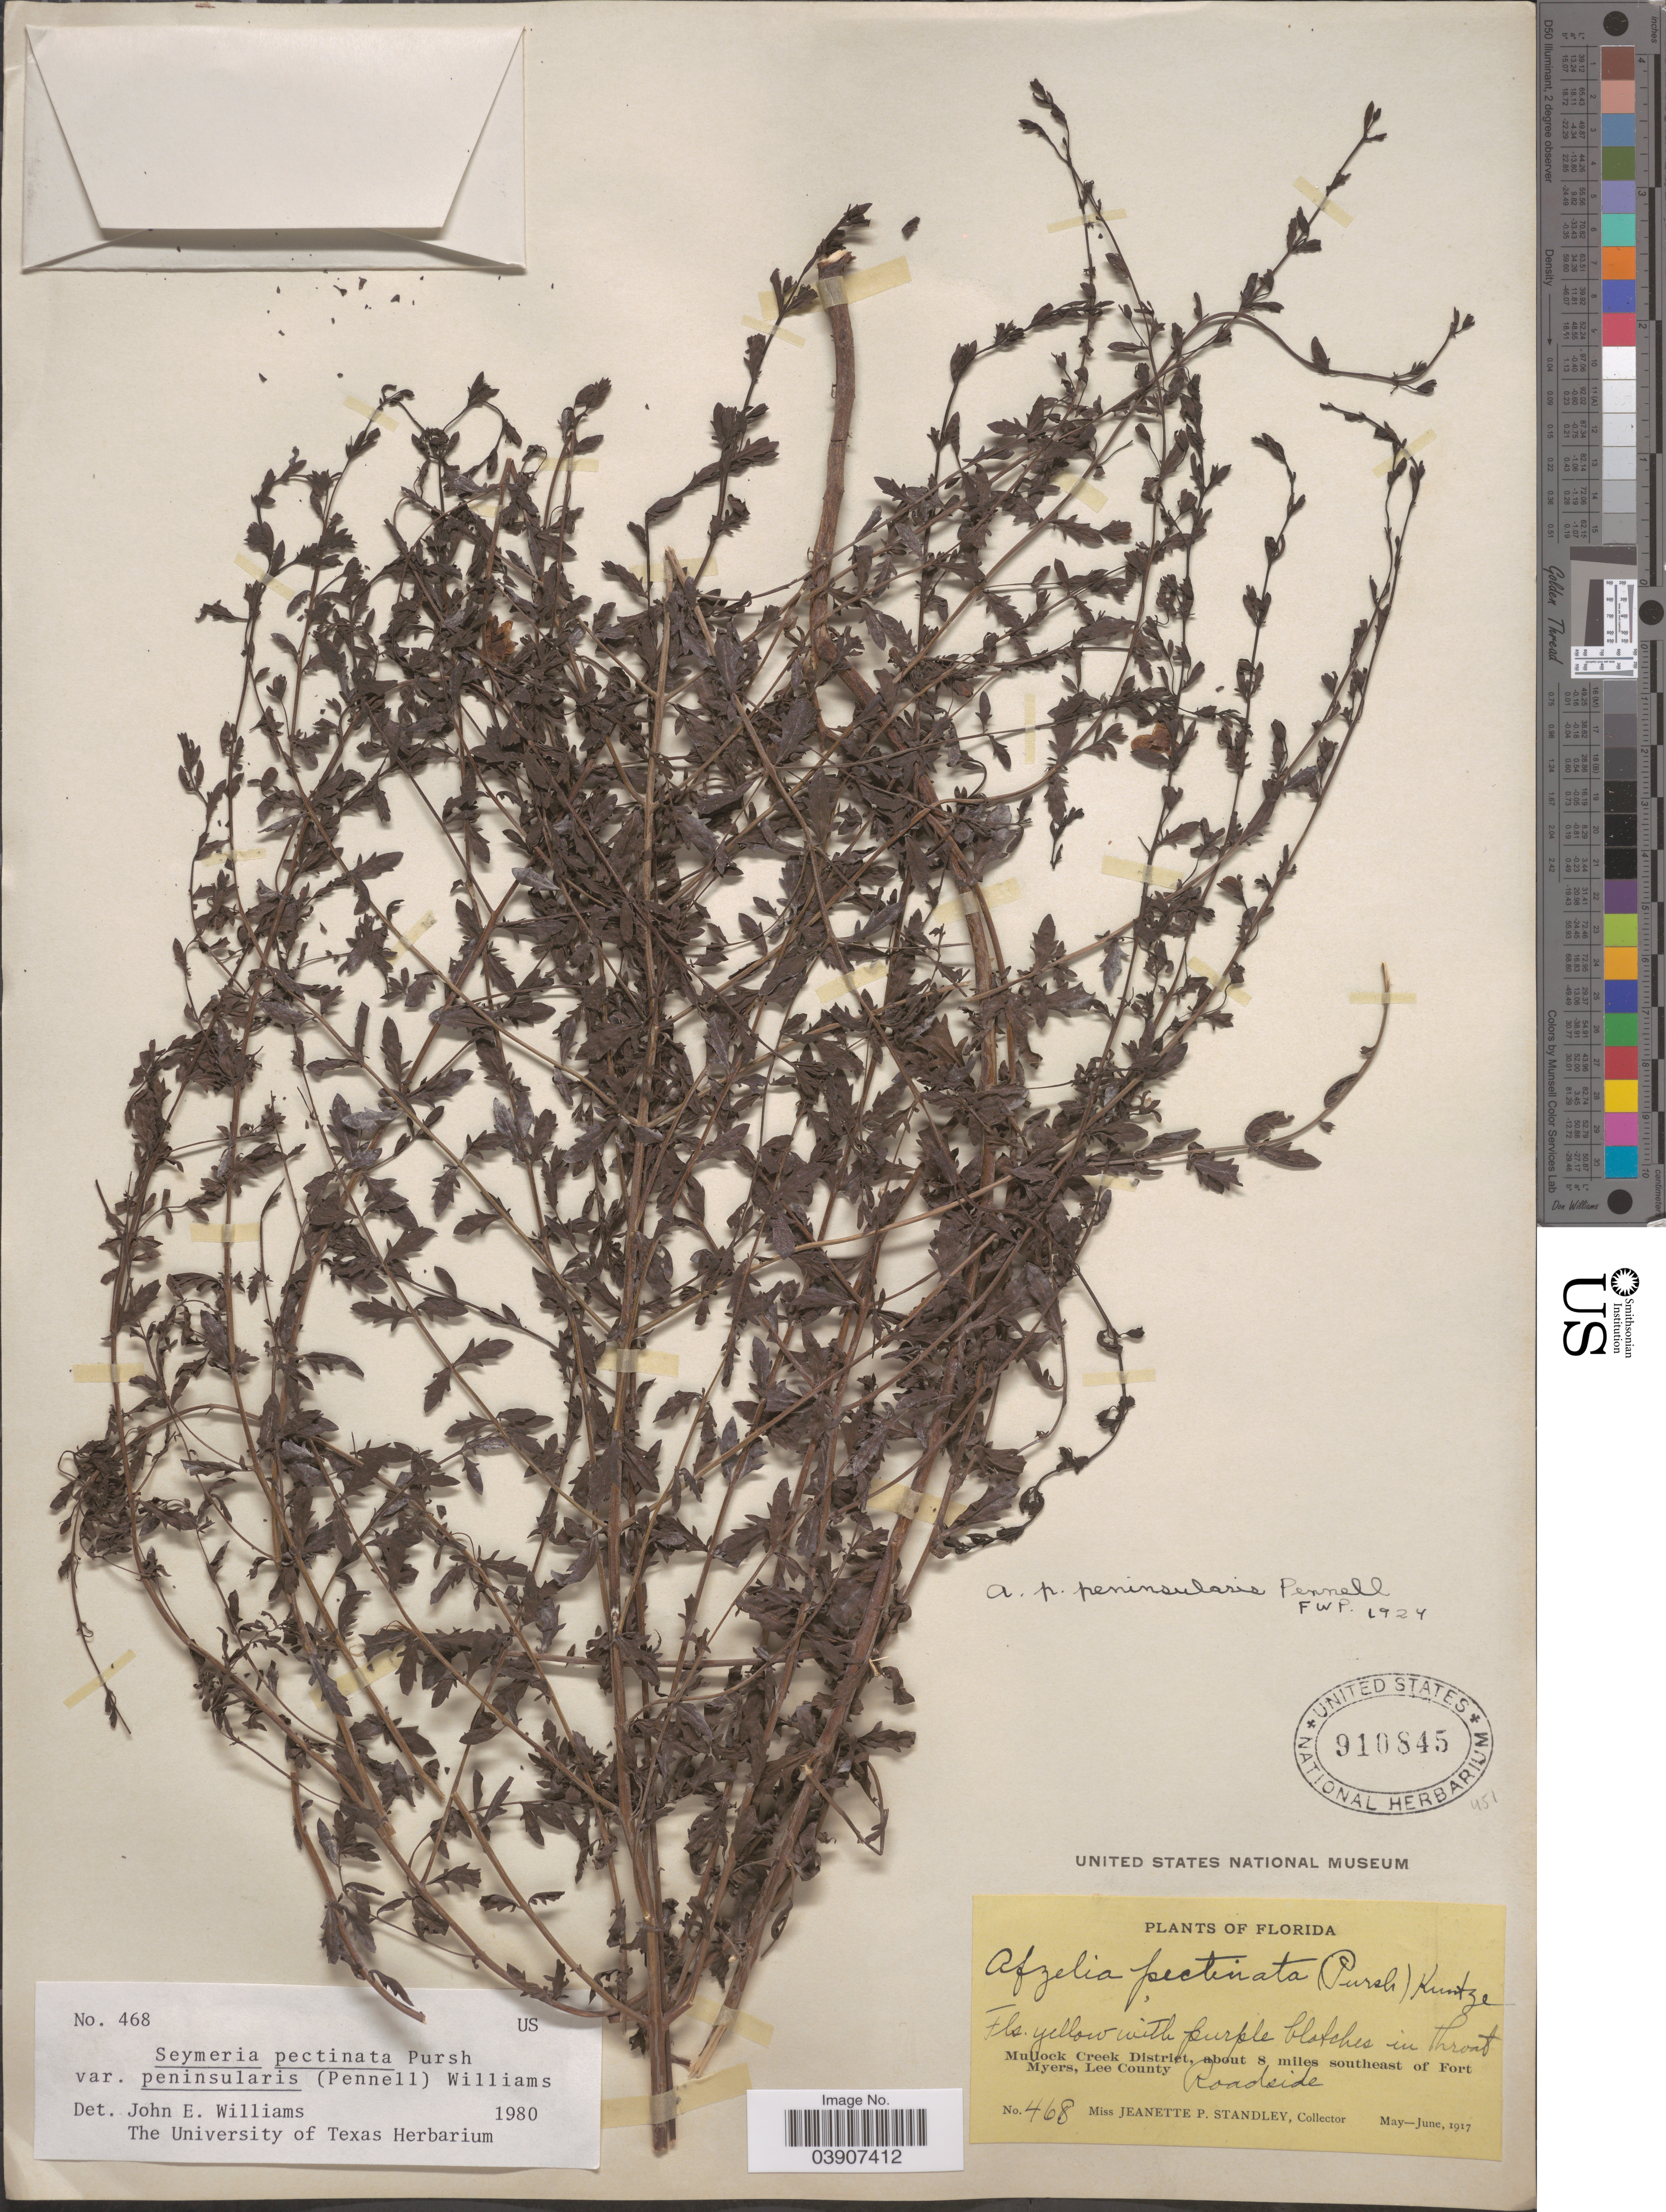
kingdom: Plantae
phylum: Tracheophyta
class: Magnoliopsida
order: Lamiales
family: Orobanchaceae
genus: Seymeria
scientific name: Seymeria pectinata subsp. peninsularis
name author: (Pennell) Pennell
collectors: J. P. Standley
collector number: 468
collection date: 1917-05/1917-06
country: United States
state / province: Florida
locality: Mullock Creek District, about 8 miles southeast of Fort Myers, Lee County.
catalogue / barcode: US 910845